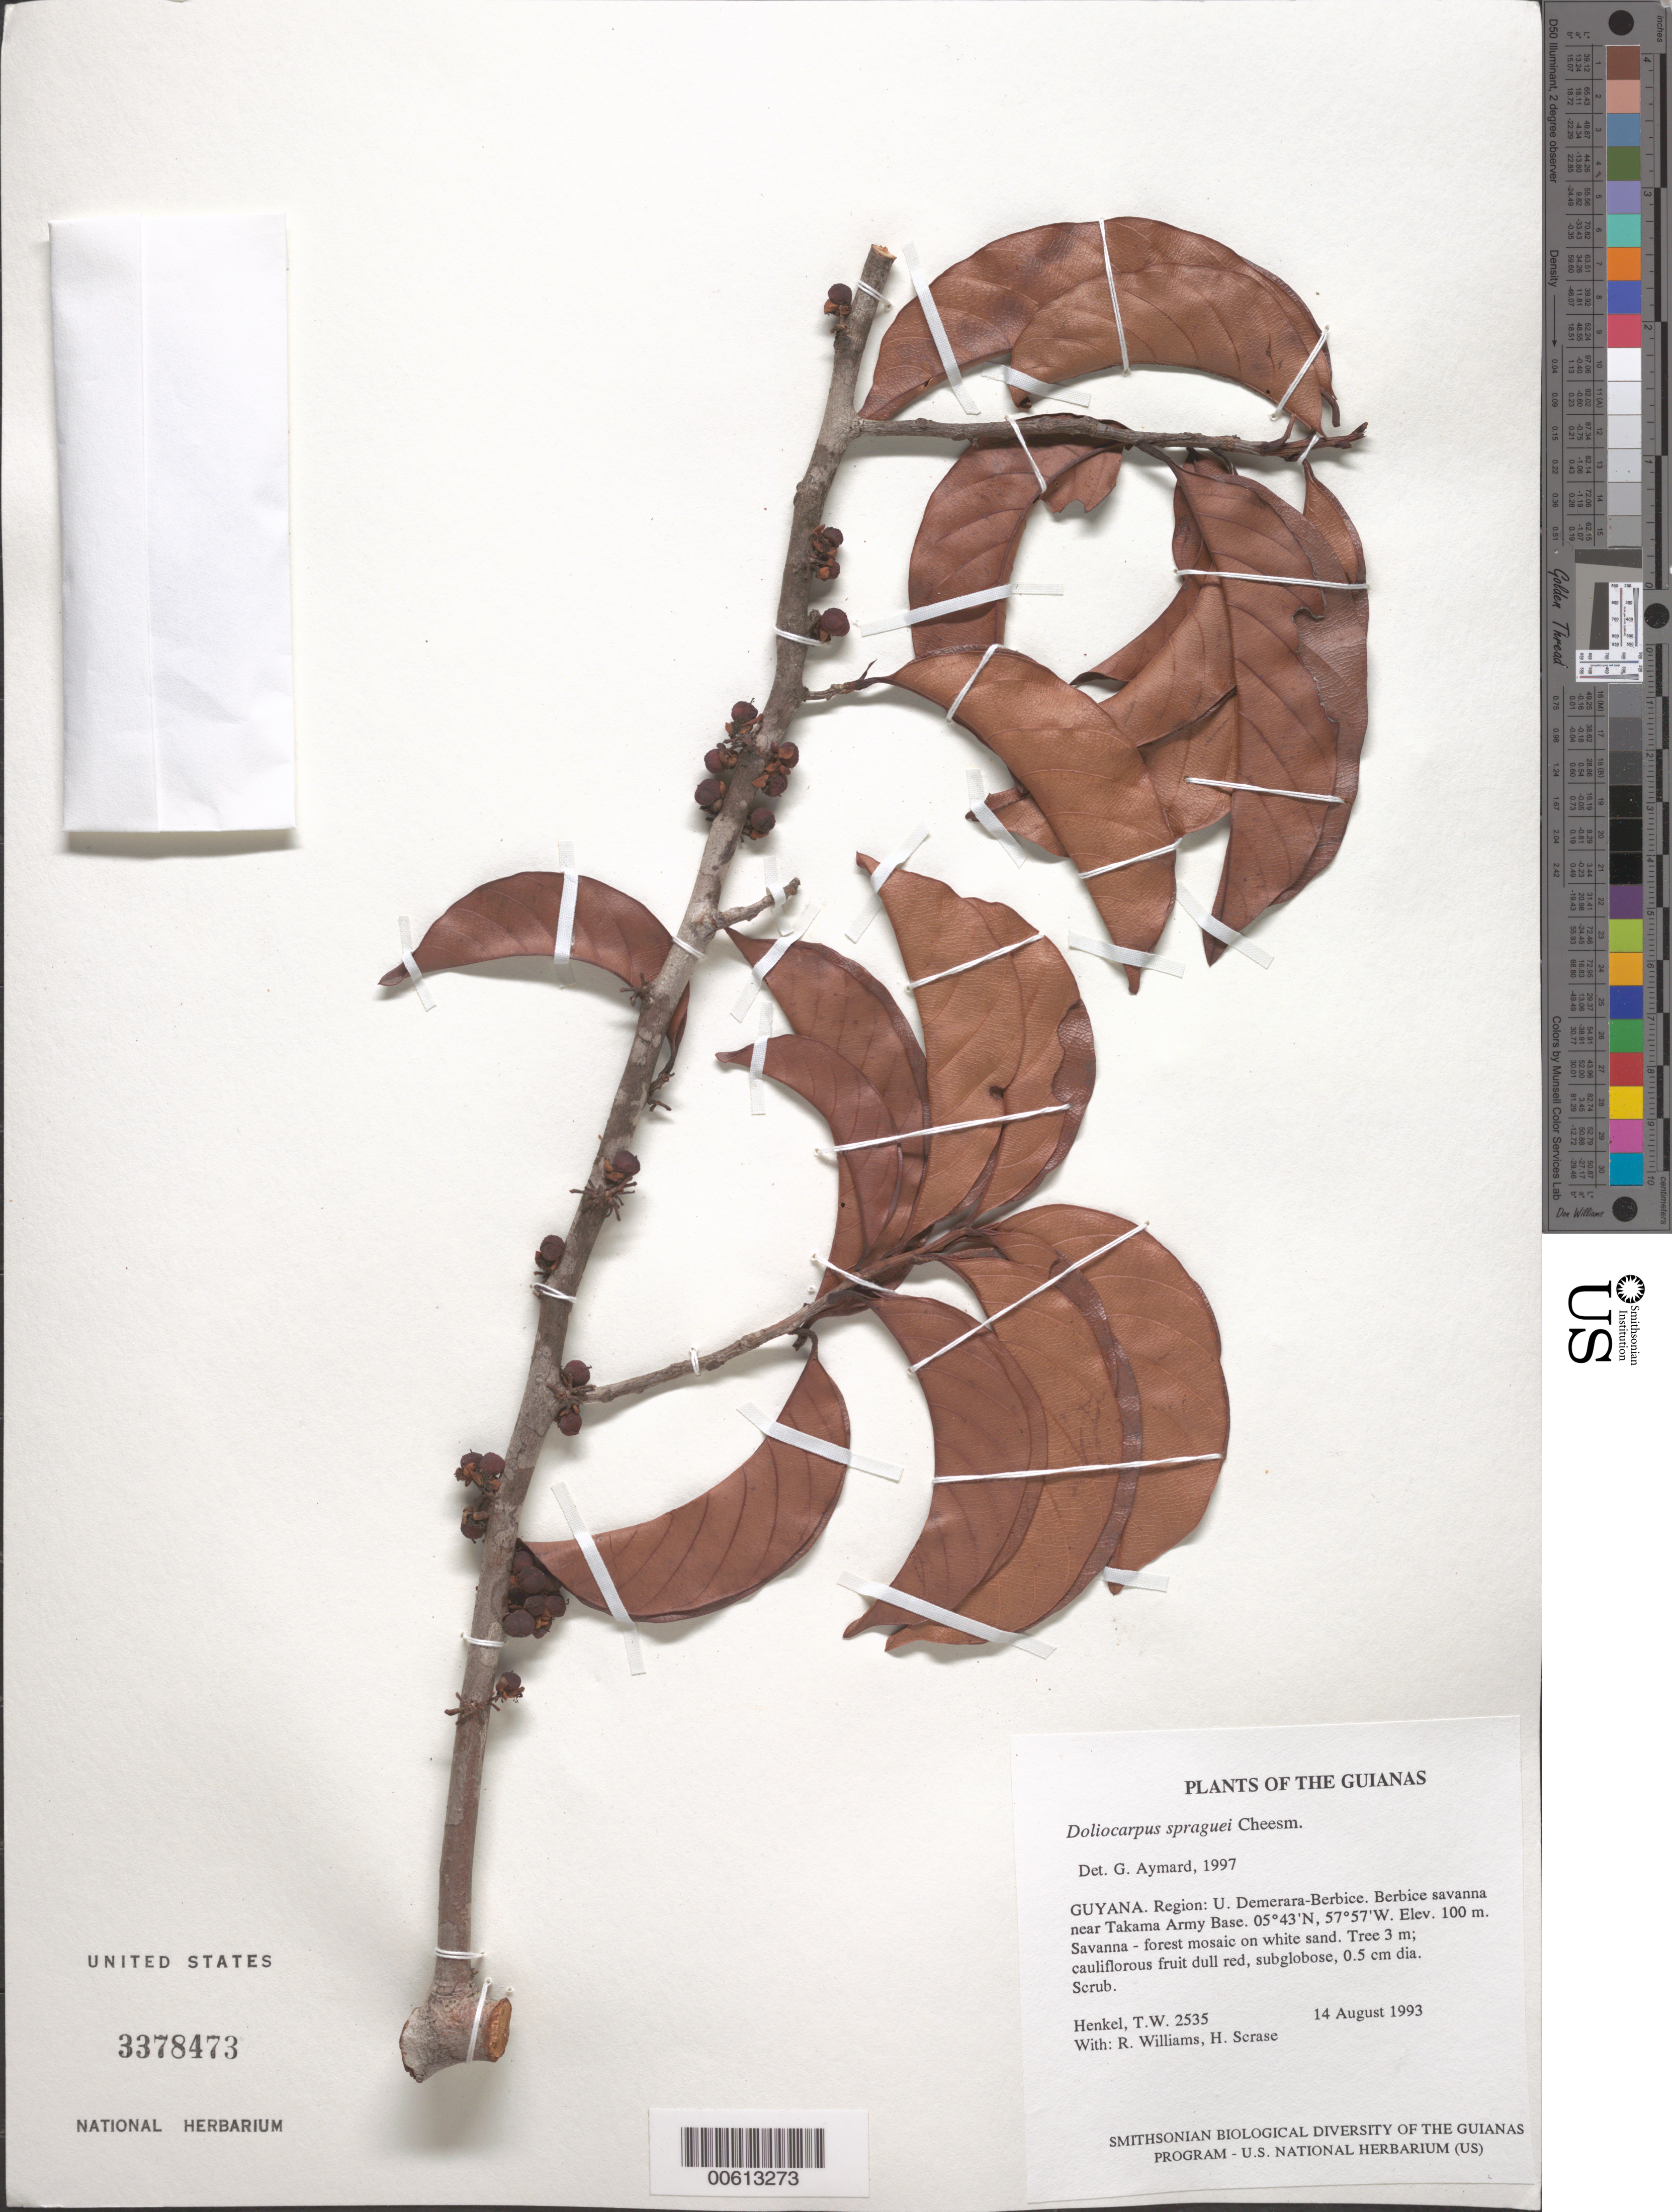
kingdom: Plantae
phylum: Tracheophyta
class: Magnoliopsida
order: Dilleniales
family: Dilleniaceae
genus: Doliocarpus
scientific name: Doliocarpus spraguei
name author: Cheesman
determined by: Aymard C., G. A., (PORT), Univ. Nac. Exp. de los Llanos Ezequiel Zamora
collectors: T. Henkel, R. Williams & H. Scrase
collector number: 2535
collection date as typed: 14 August 1993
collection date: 1993-08-14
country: Guyana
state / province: U. Demerara-Berbice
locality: Berbice savanna near Takama Army Base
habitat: Savanna - forest mosaic on white sand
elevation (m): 100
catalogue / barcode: US 3378473